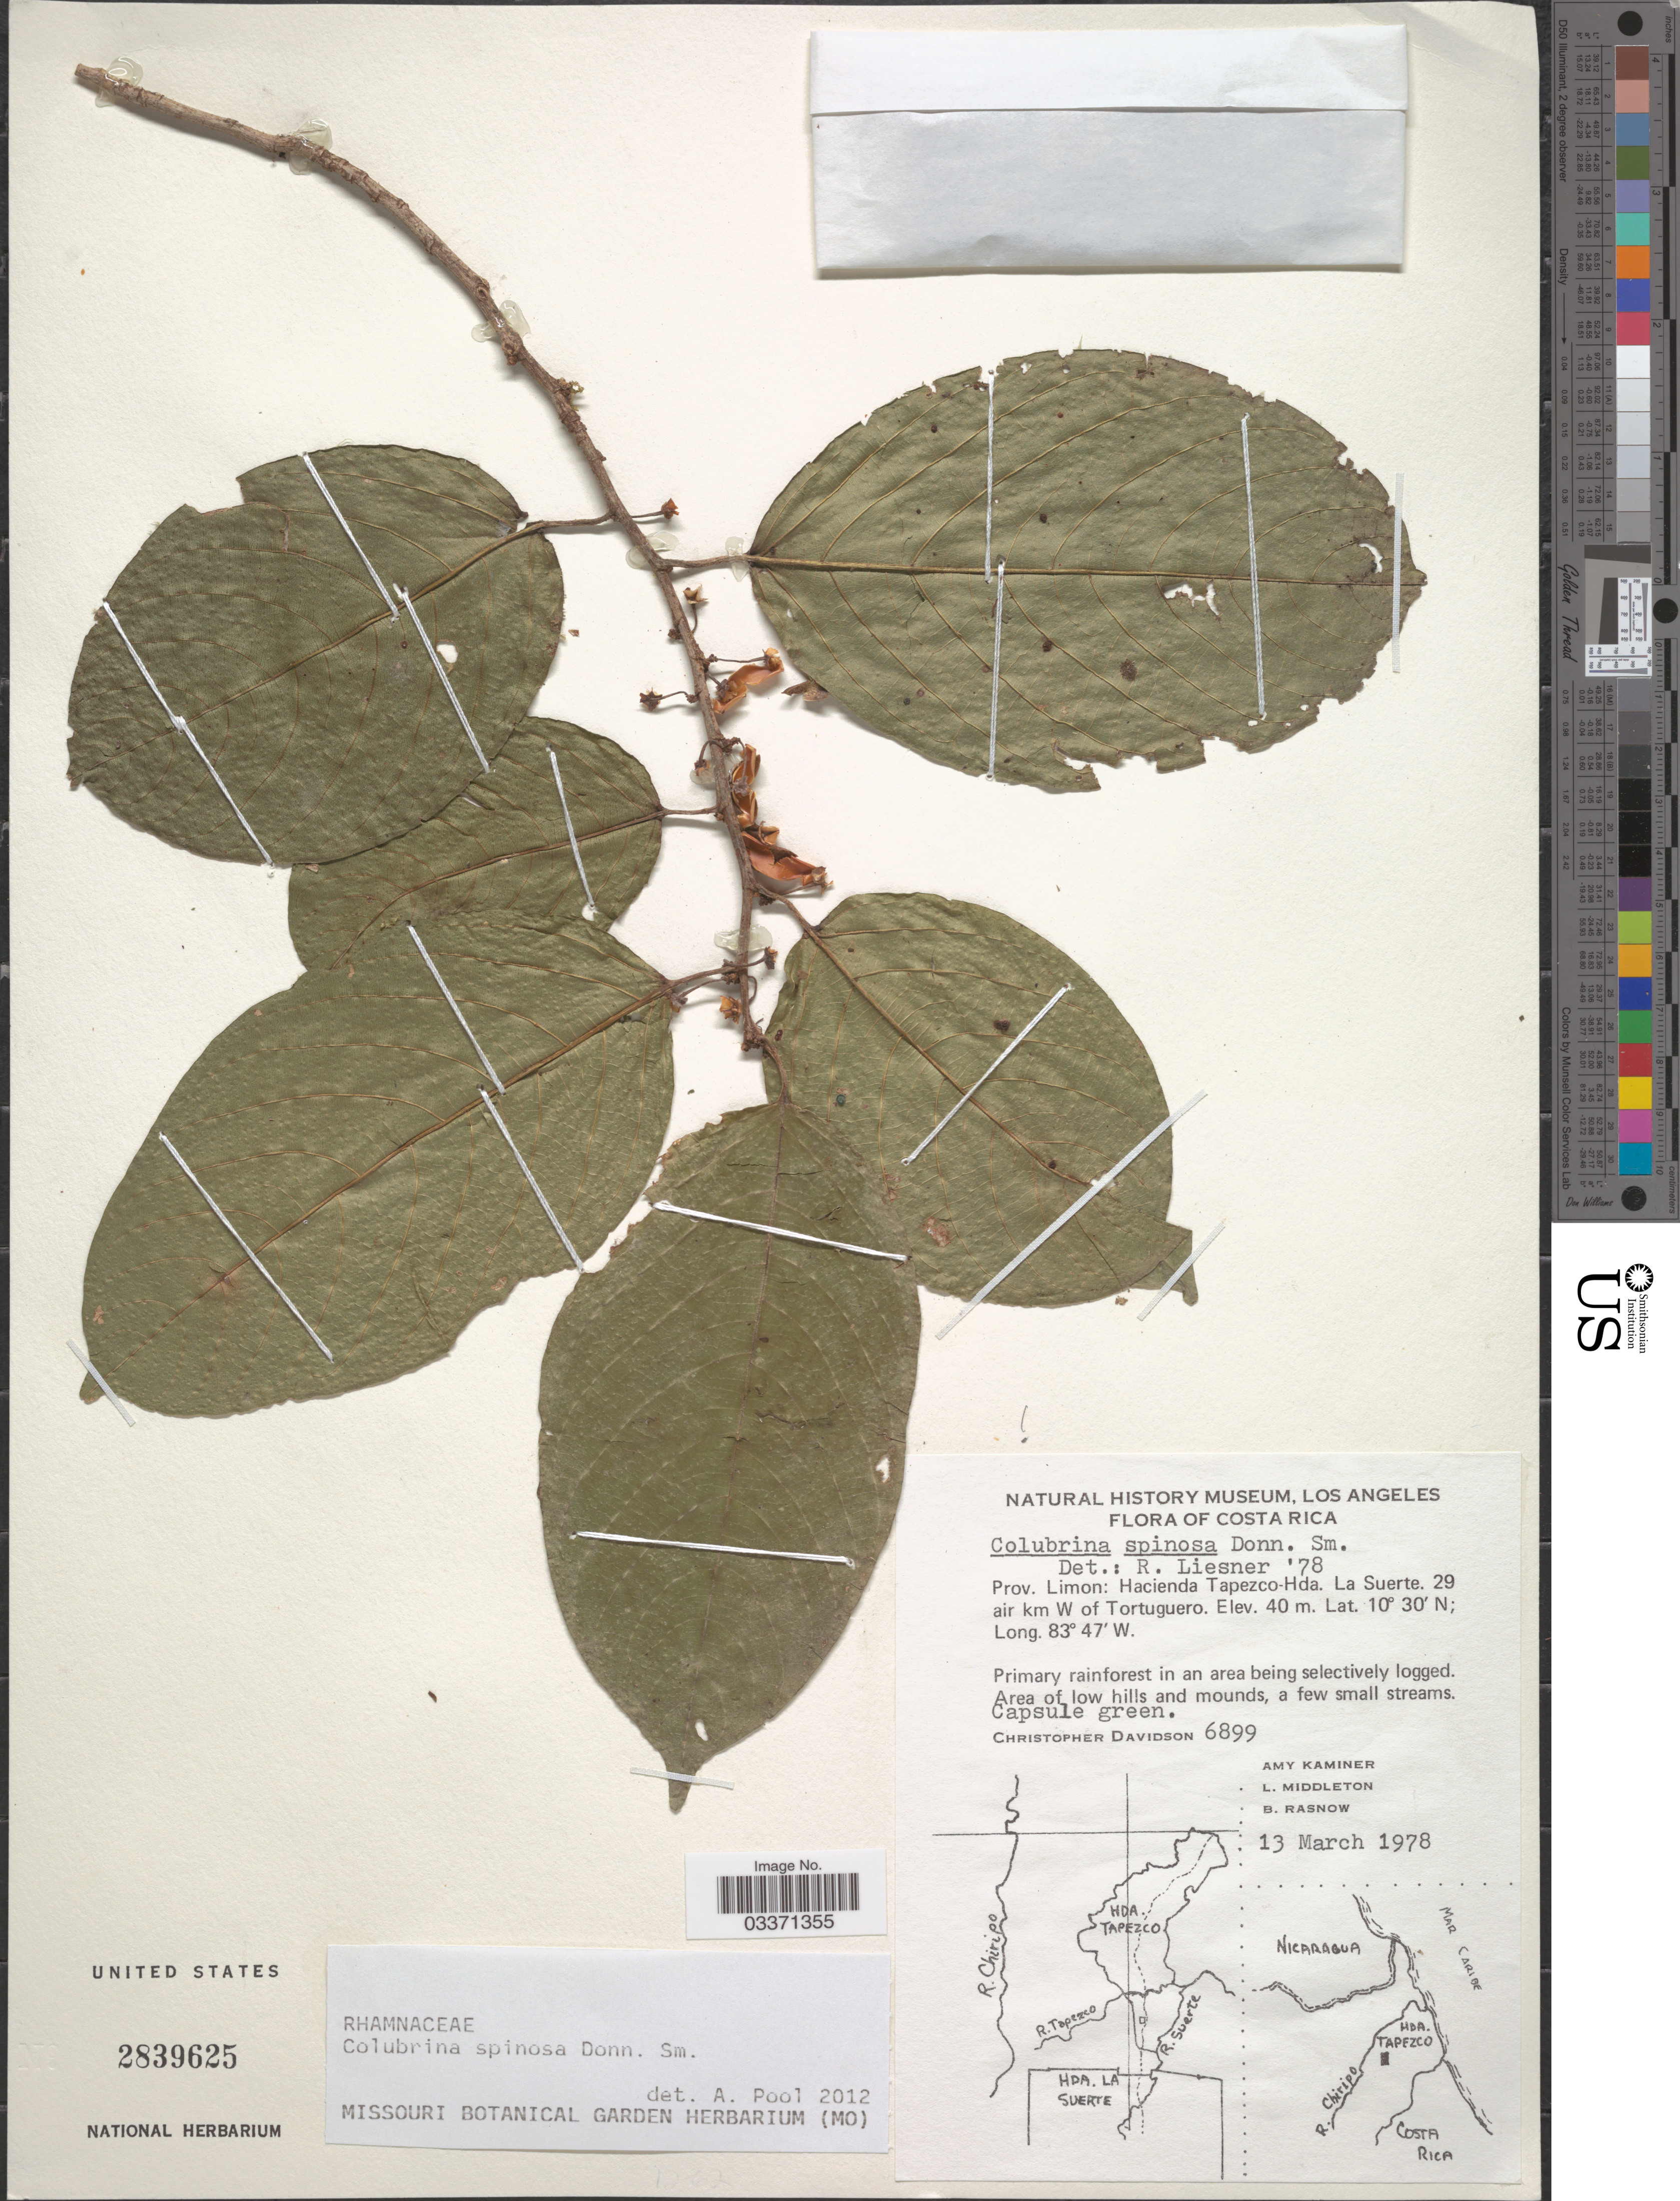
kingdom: Plantae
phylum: Tracheophyta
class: Magnoliopsida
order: Rosales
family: Rhamnaceae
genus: Colubrina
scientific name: Colubrina spinosa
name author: Donn. Sm.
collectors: C. Davidson, A. Kaminer, L. Middleton & B. Rasnow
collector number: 6899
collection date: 1978-03-13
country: Costa Rica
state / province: Limón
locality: Hacienda Tapezco-Hda. La Suerte. 29 air km W of Tortuguero.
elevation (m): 40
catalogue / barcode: US 2839625